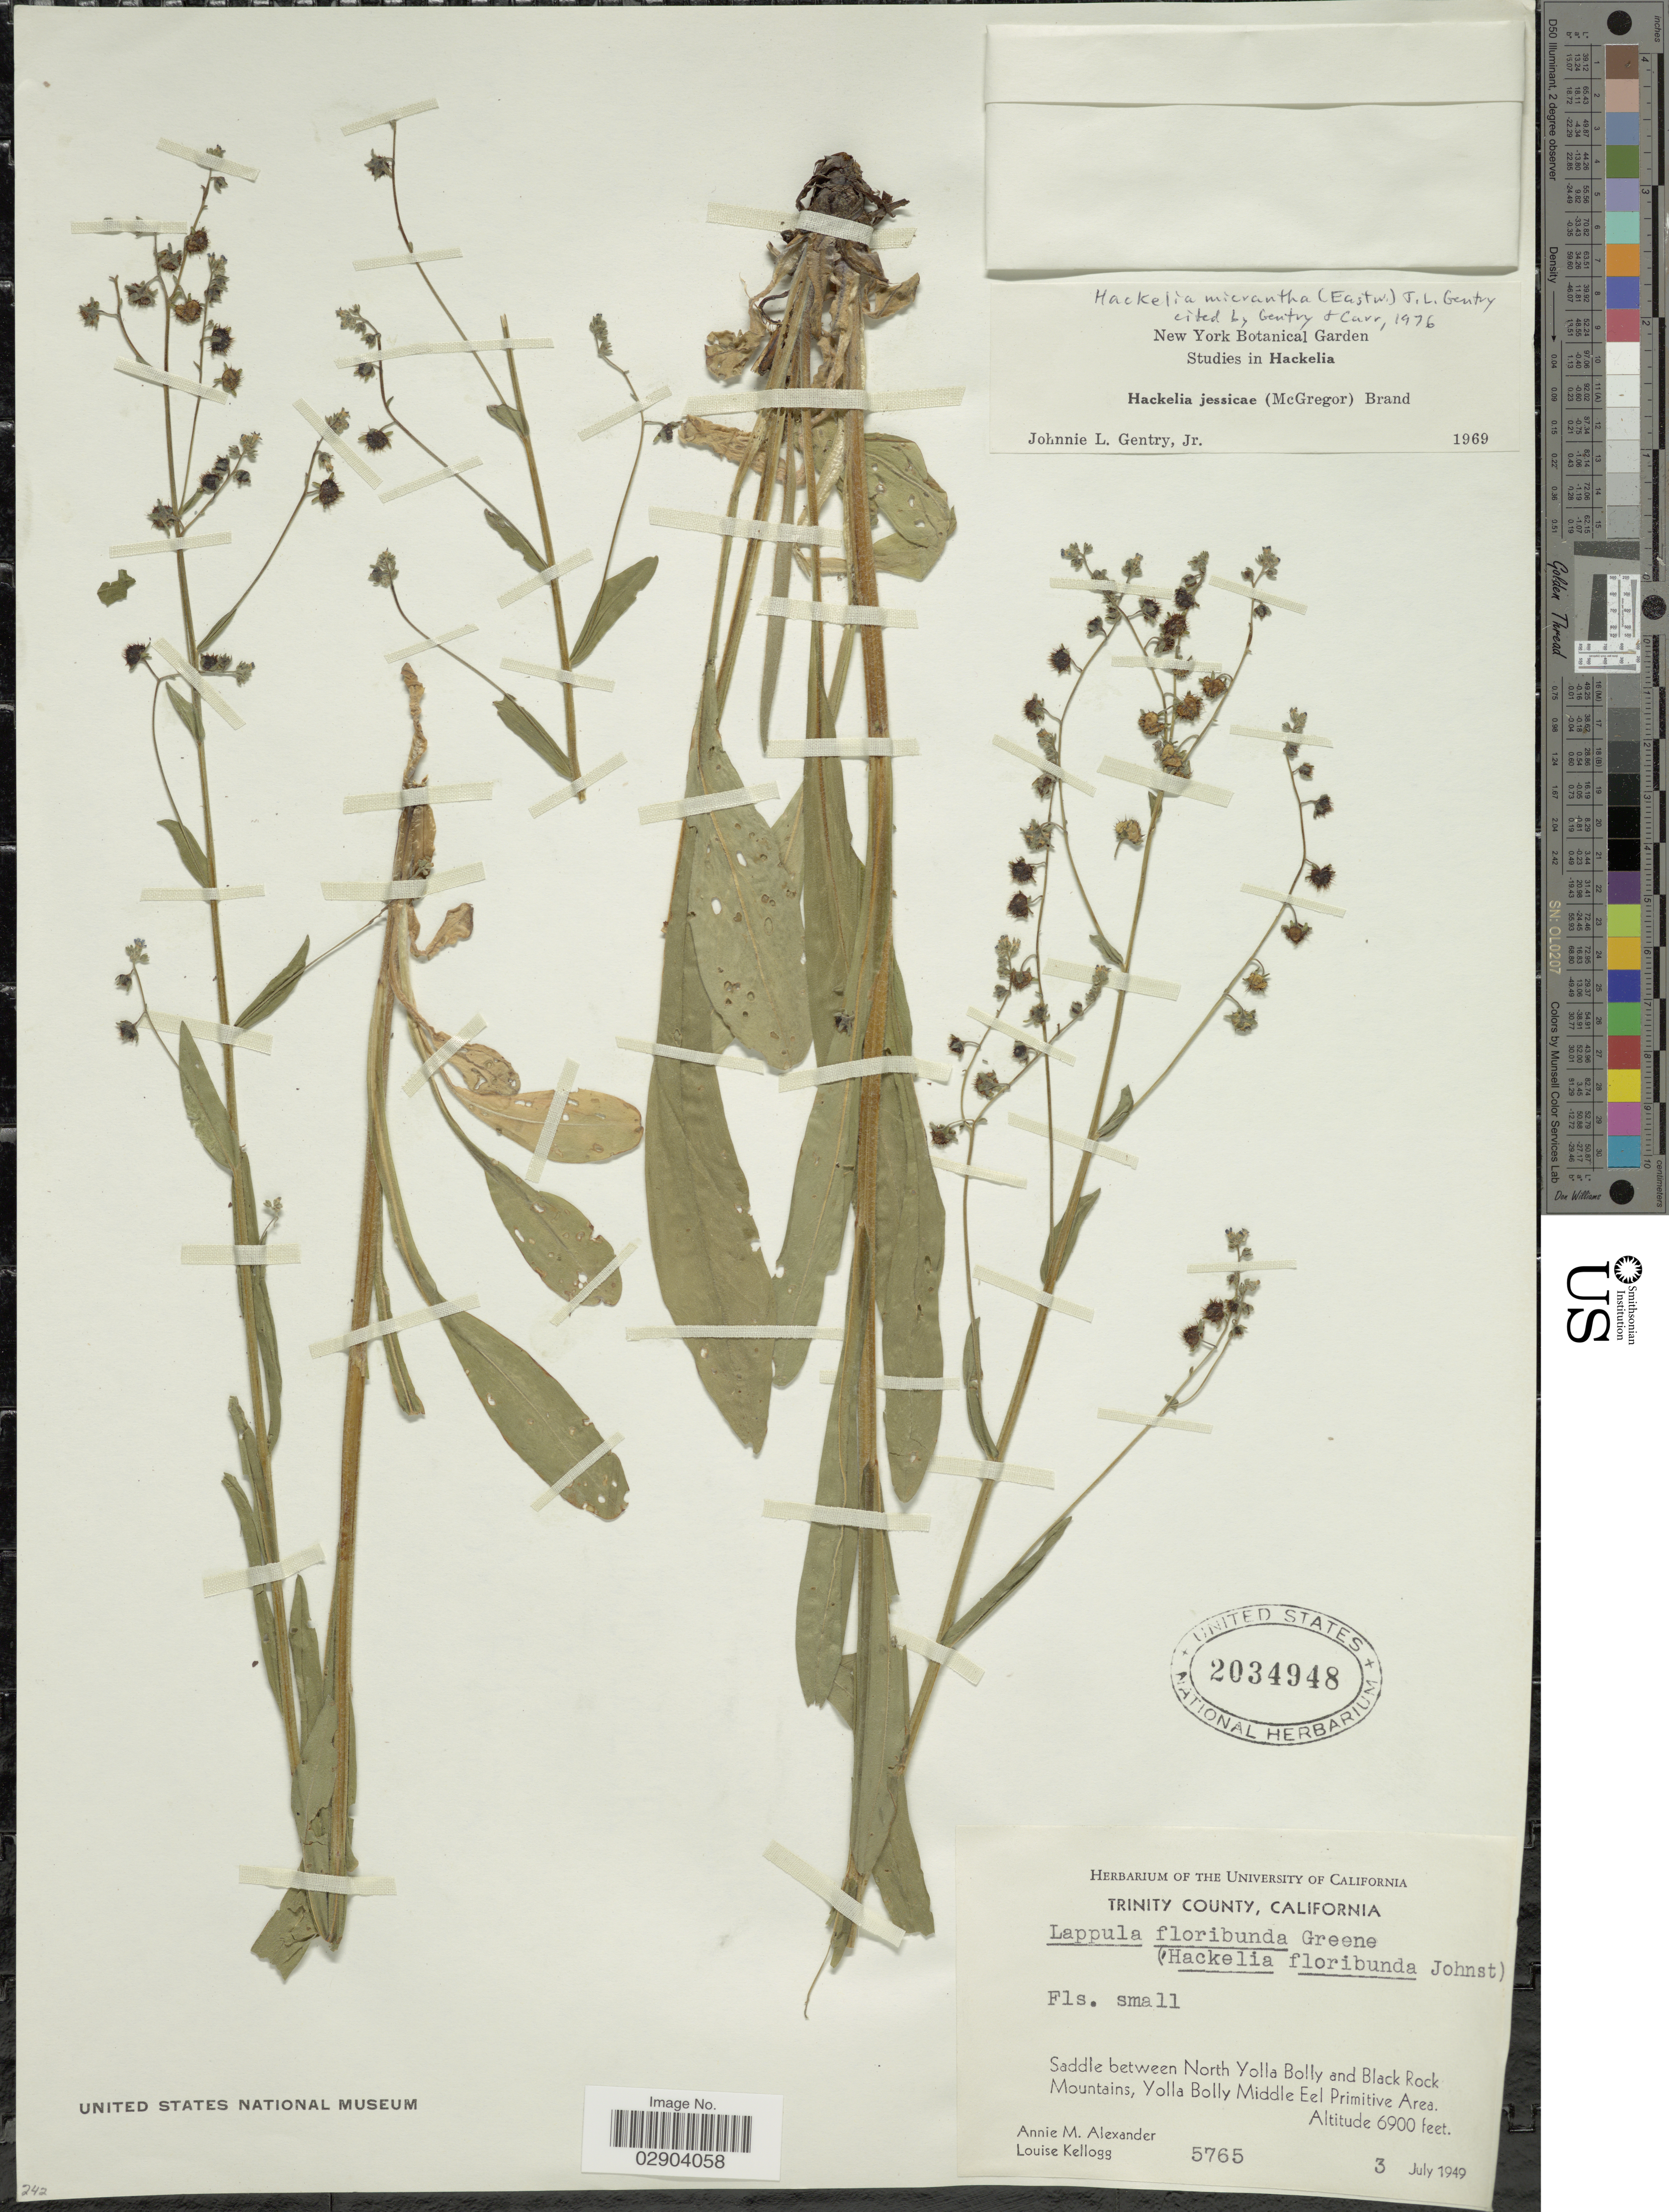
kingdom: Plantae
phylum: Tracheophyta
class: Magnoliopsida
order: Boraginales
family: Boraginaceae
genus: Hackelia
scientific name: Hackelia micrantha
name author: (Eastw.) J.L. Gentry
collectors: A. M. Alexander & L. Kellogg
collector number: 5765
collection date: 1949-07-03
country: United States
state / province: California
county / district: Trinity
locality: Trinity County. Saddle between North Yolla Bolly and Black Rock Mountains, Yolla Bolly Middle Eel Primitive Area.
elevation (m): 2103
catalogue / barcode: US 2034948